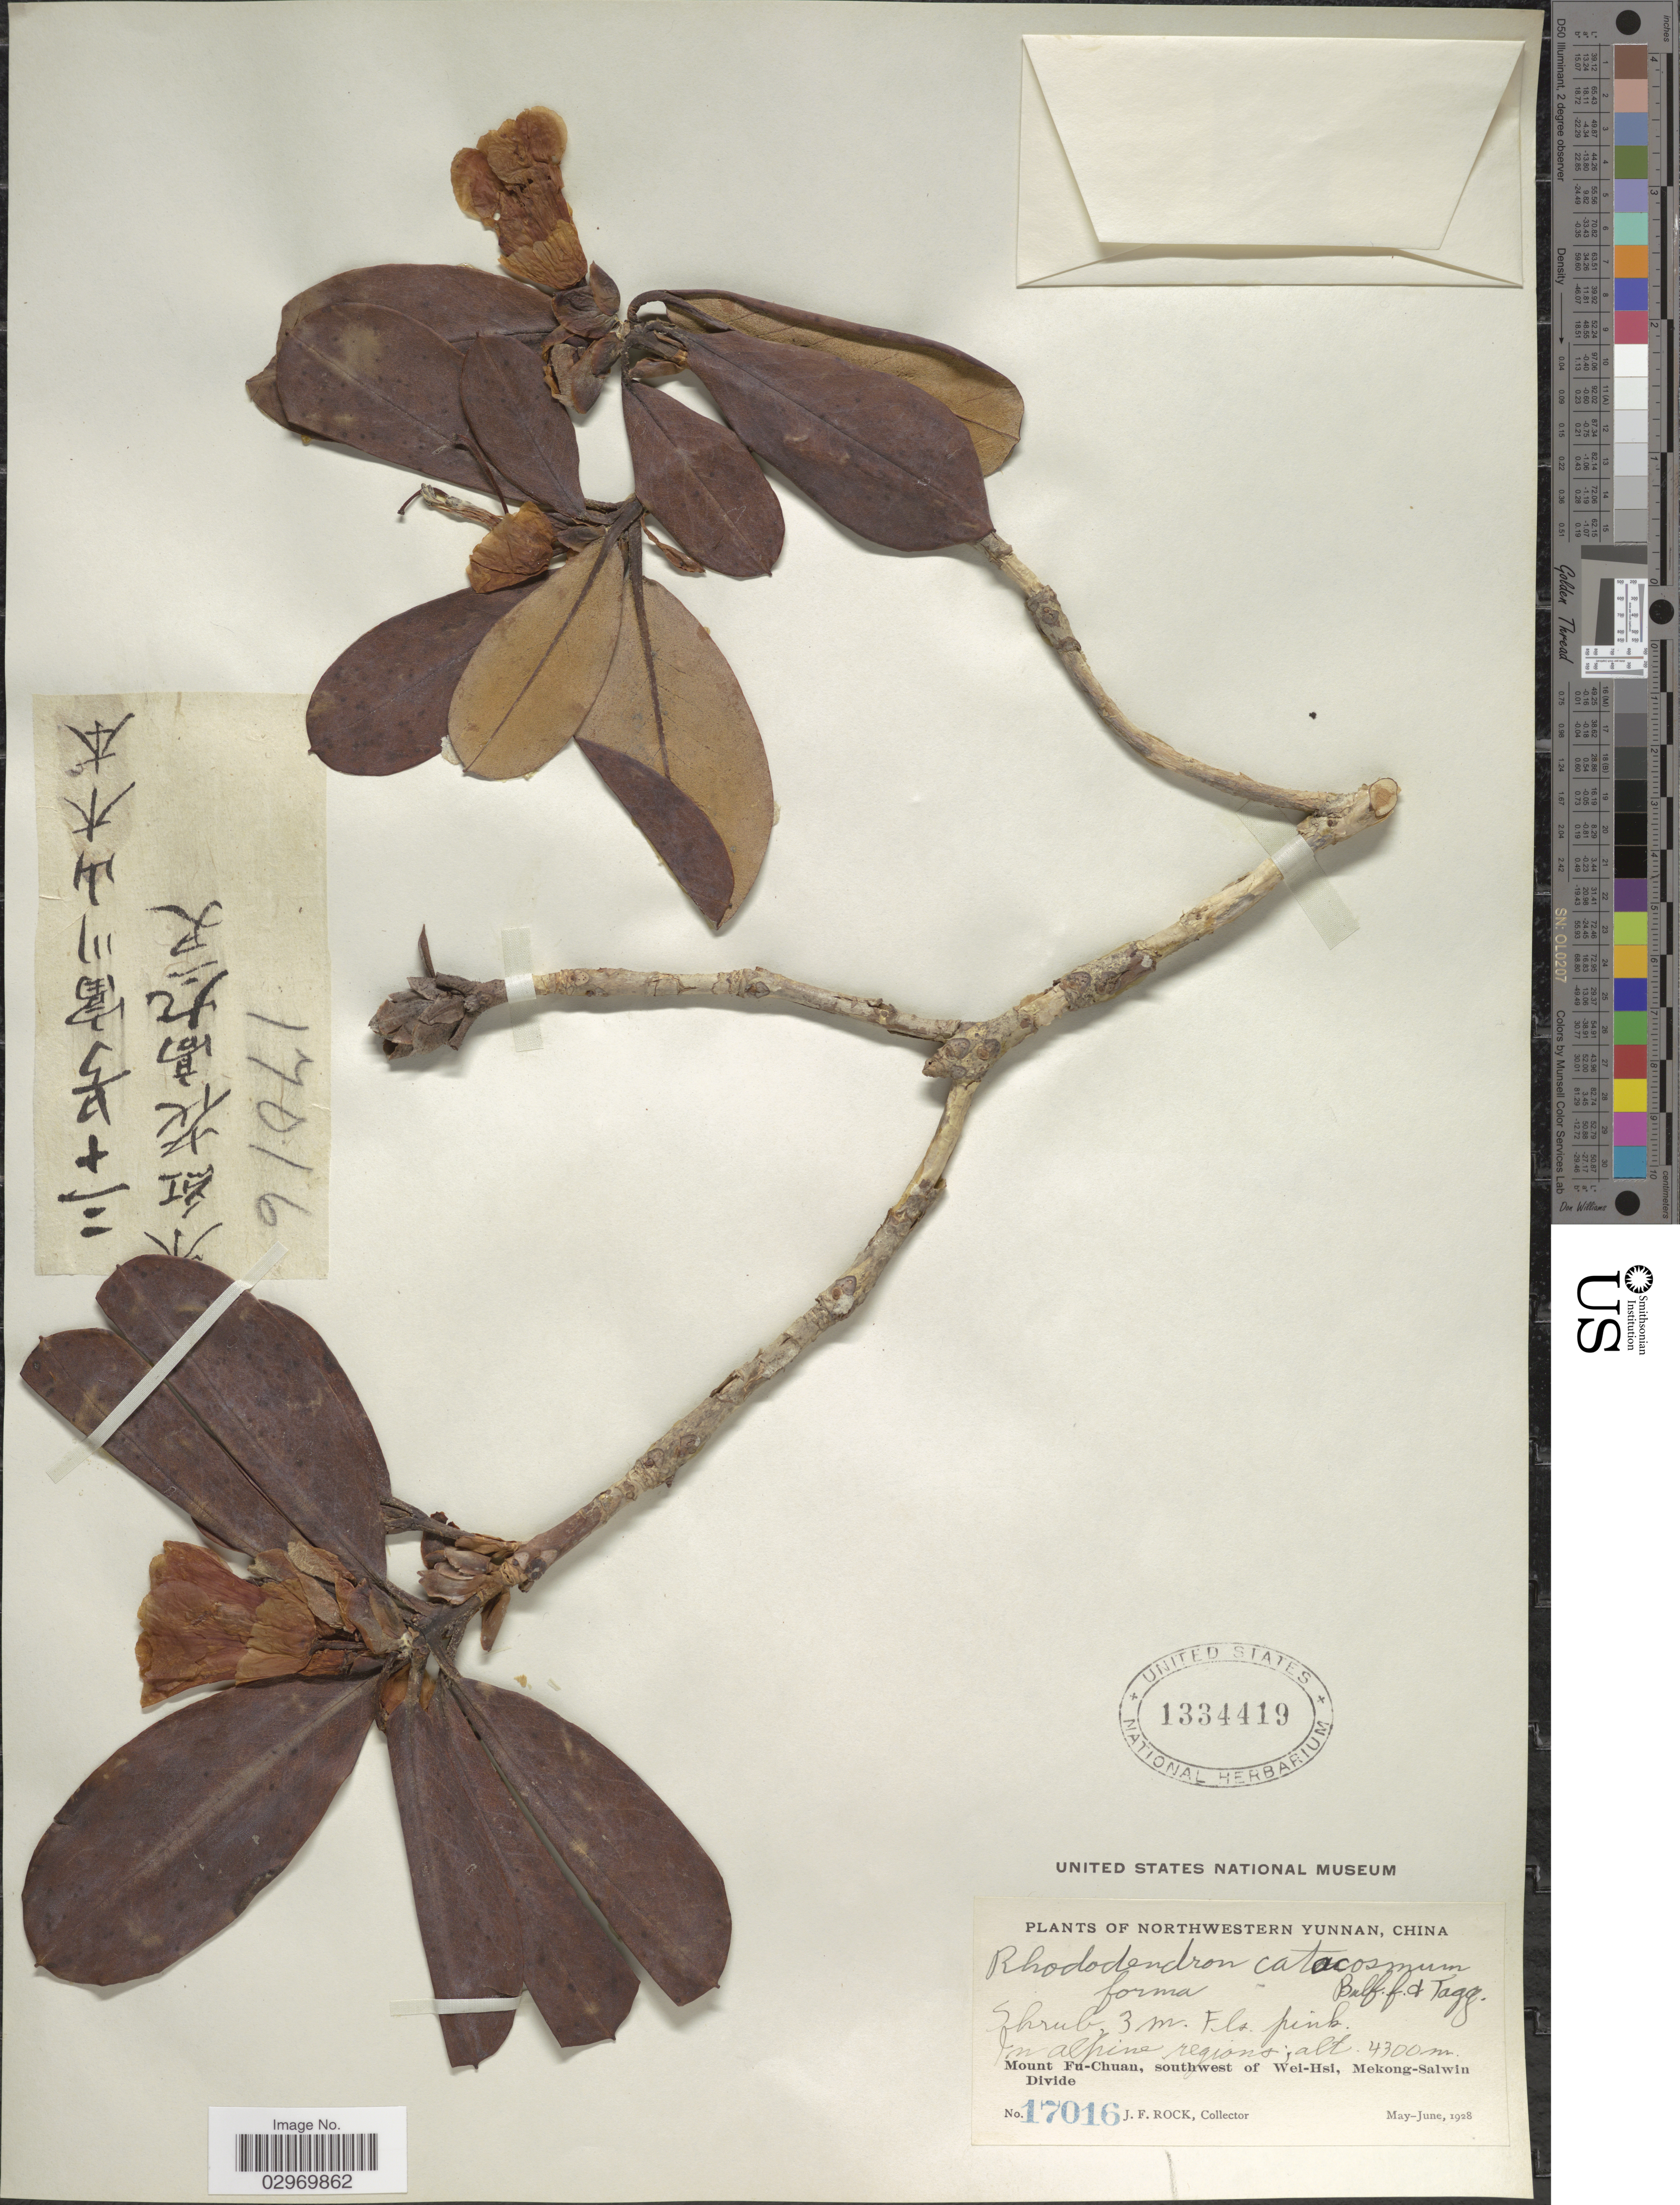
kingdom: Plantae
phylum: Tracheophyta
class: Magnoliopsida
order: Ericales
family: Ericaceae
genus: Rhododendron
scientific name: Rhododendron catacosmum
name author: Balf. f. ex Tagg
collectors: J. Rock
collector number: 17016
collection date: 1928-05/1928-06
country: China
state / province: Yunnan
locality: Northwestern Yunnan, Mount Fu-Chuan, southwest of Wei-Hsi, Mekong-Salwin Divide.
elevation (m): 4300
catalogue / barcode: US 1334419